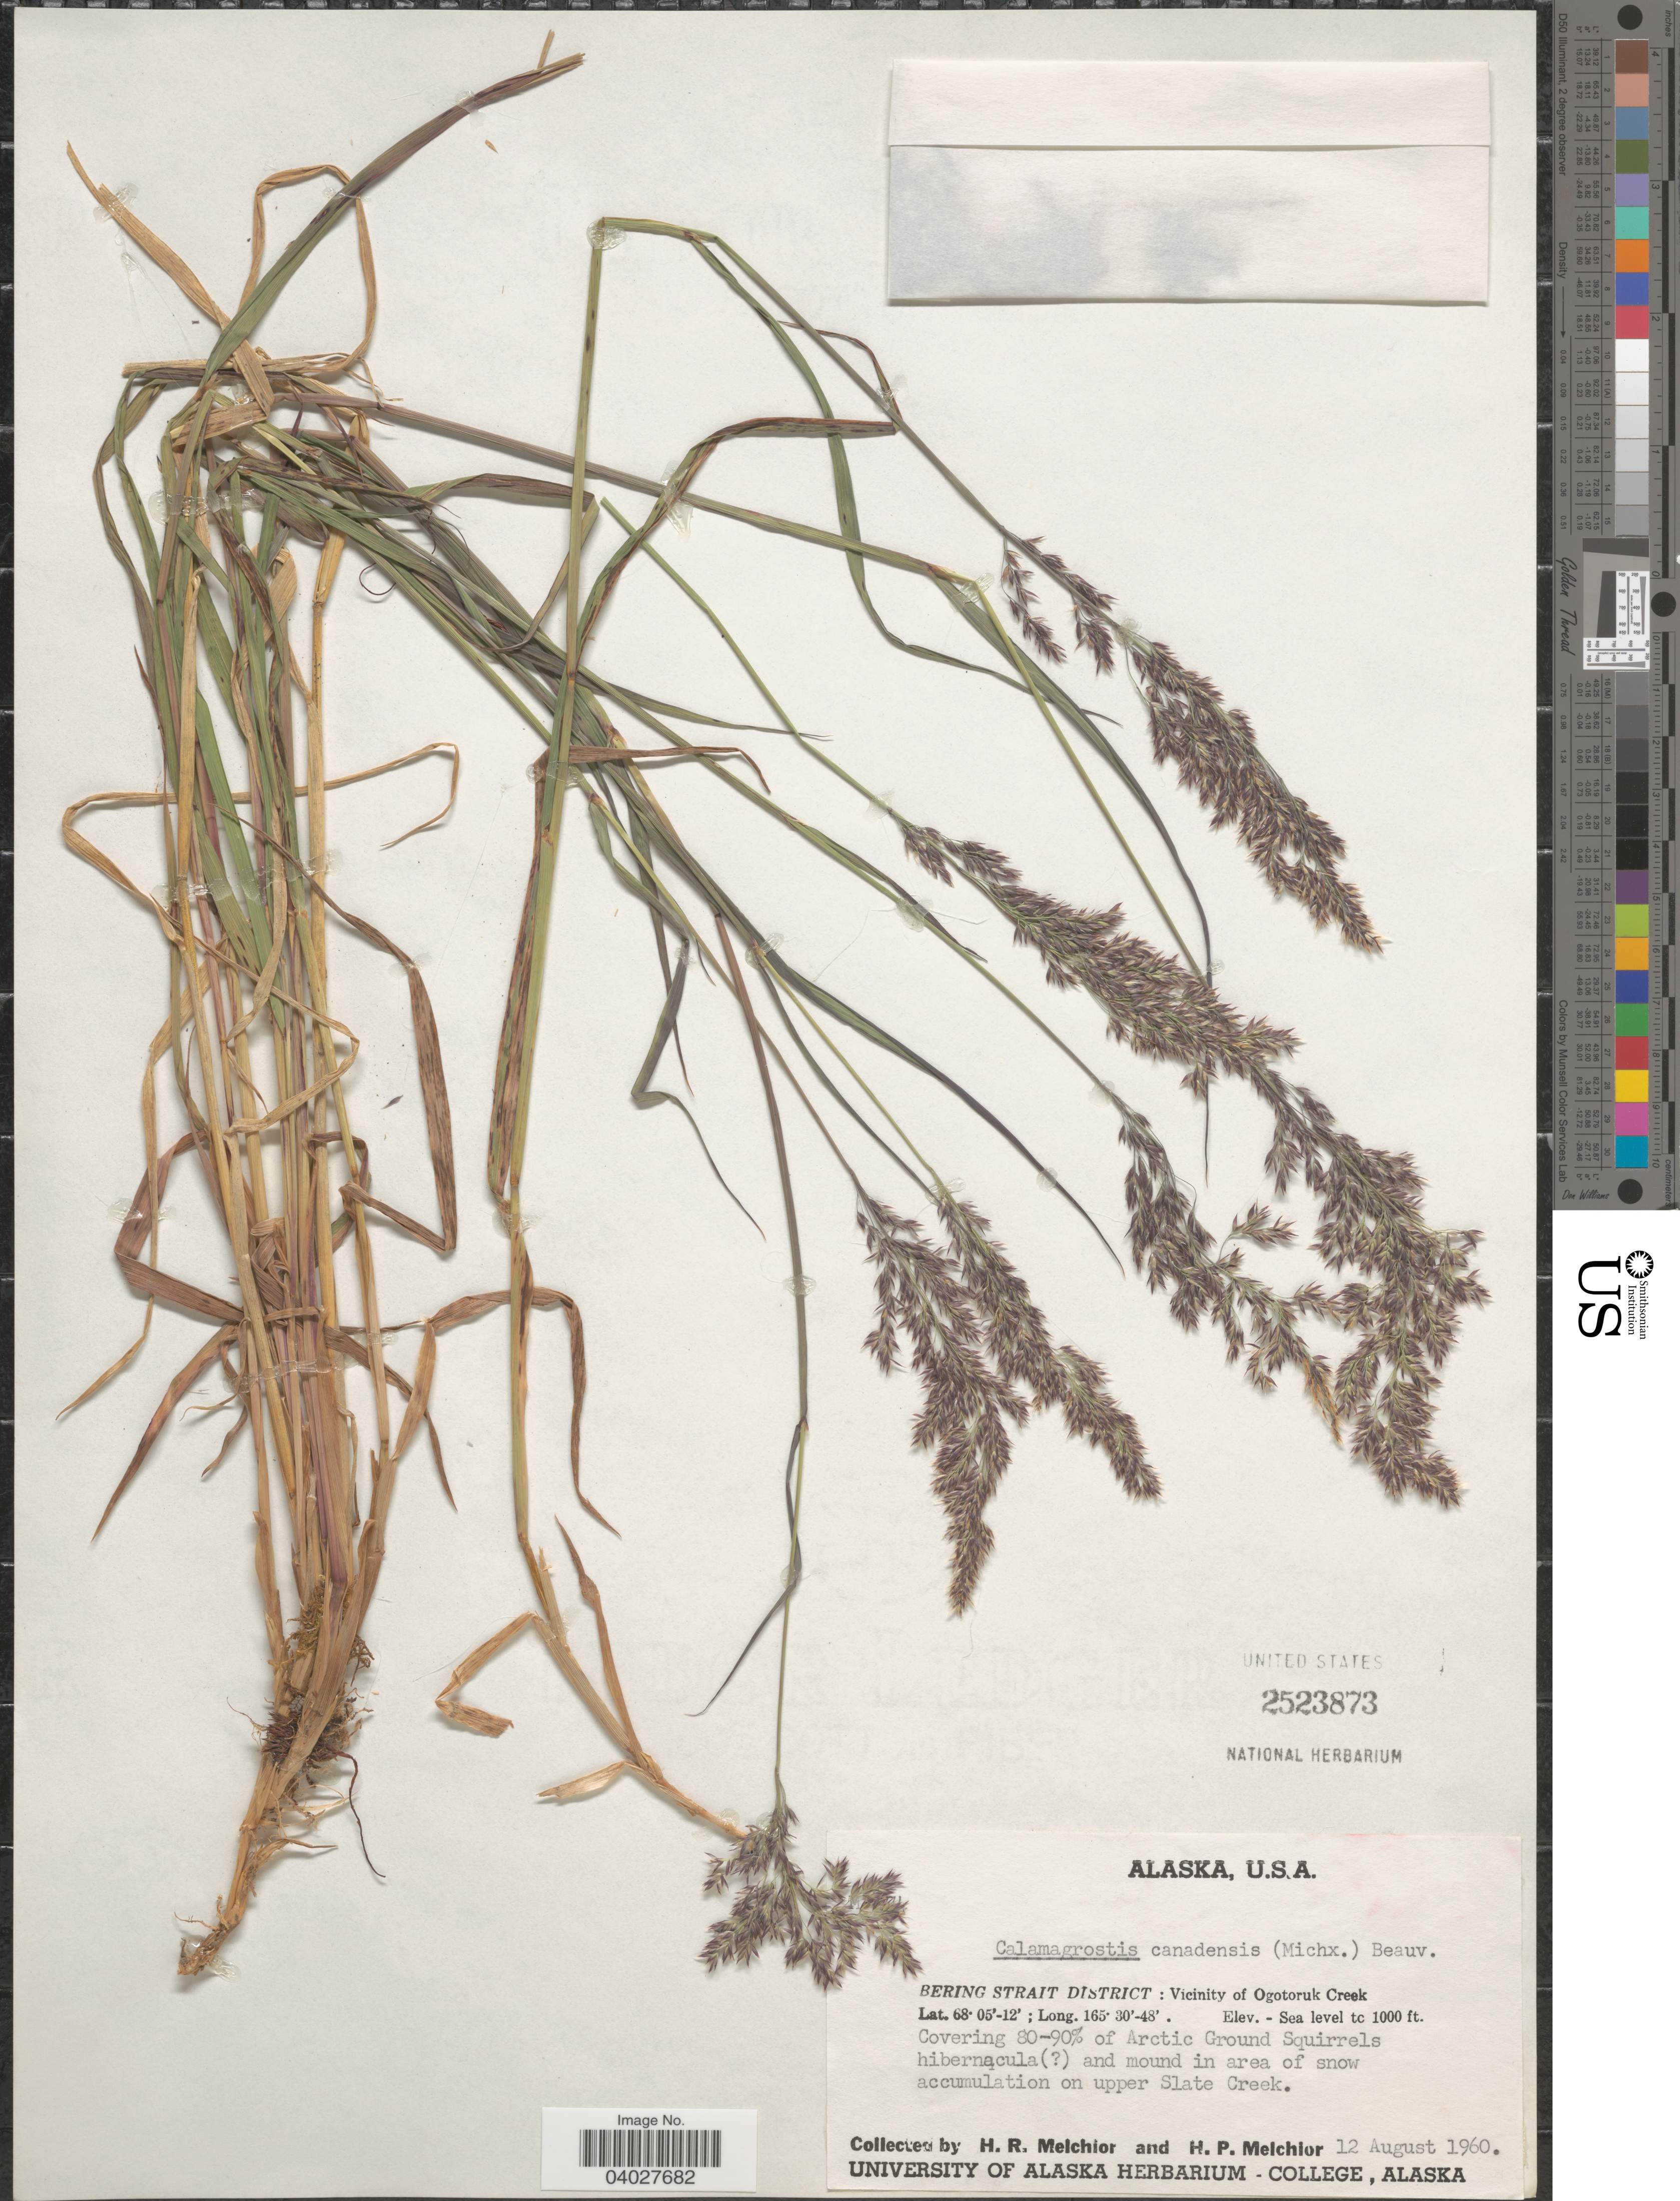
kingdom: Plantae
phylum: Tracheophyta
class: Liliopsida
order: Poales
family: Poaceae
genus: Calamagrostis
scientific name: Calamagrostis canadensis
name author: (Michx.) P. Beauv.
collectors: H. R. Melchior & H. P. Melchior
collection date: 1960-08-12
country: United States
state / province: Alaska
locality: Bering Strait District: Viicnity of Ogotoruk Creek. Mound in area of snow accumulation on upper Slate Creek.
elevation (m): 0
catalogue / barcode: US 2523873